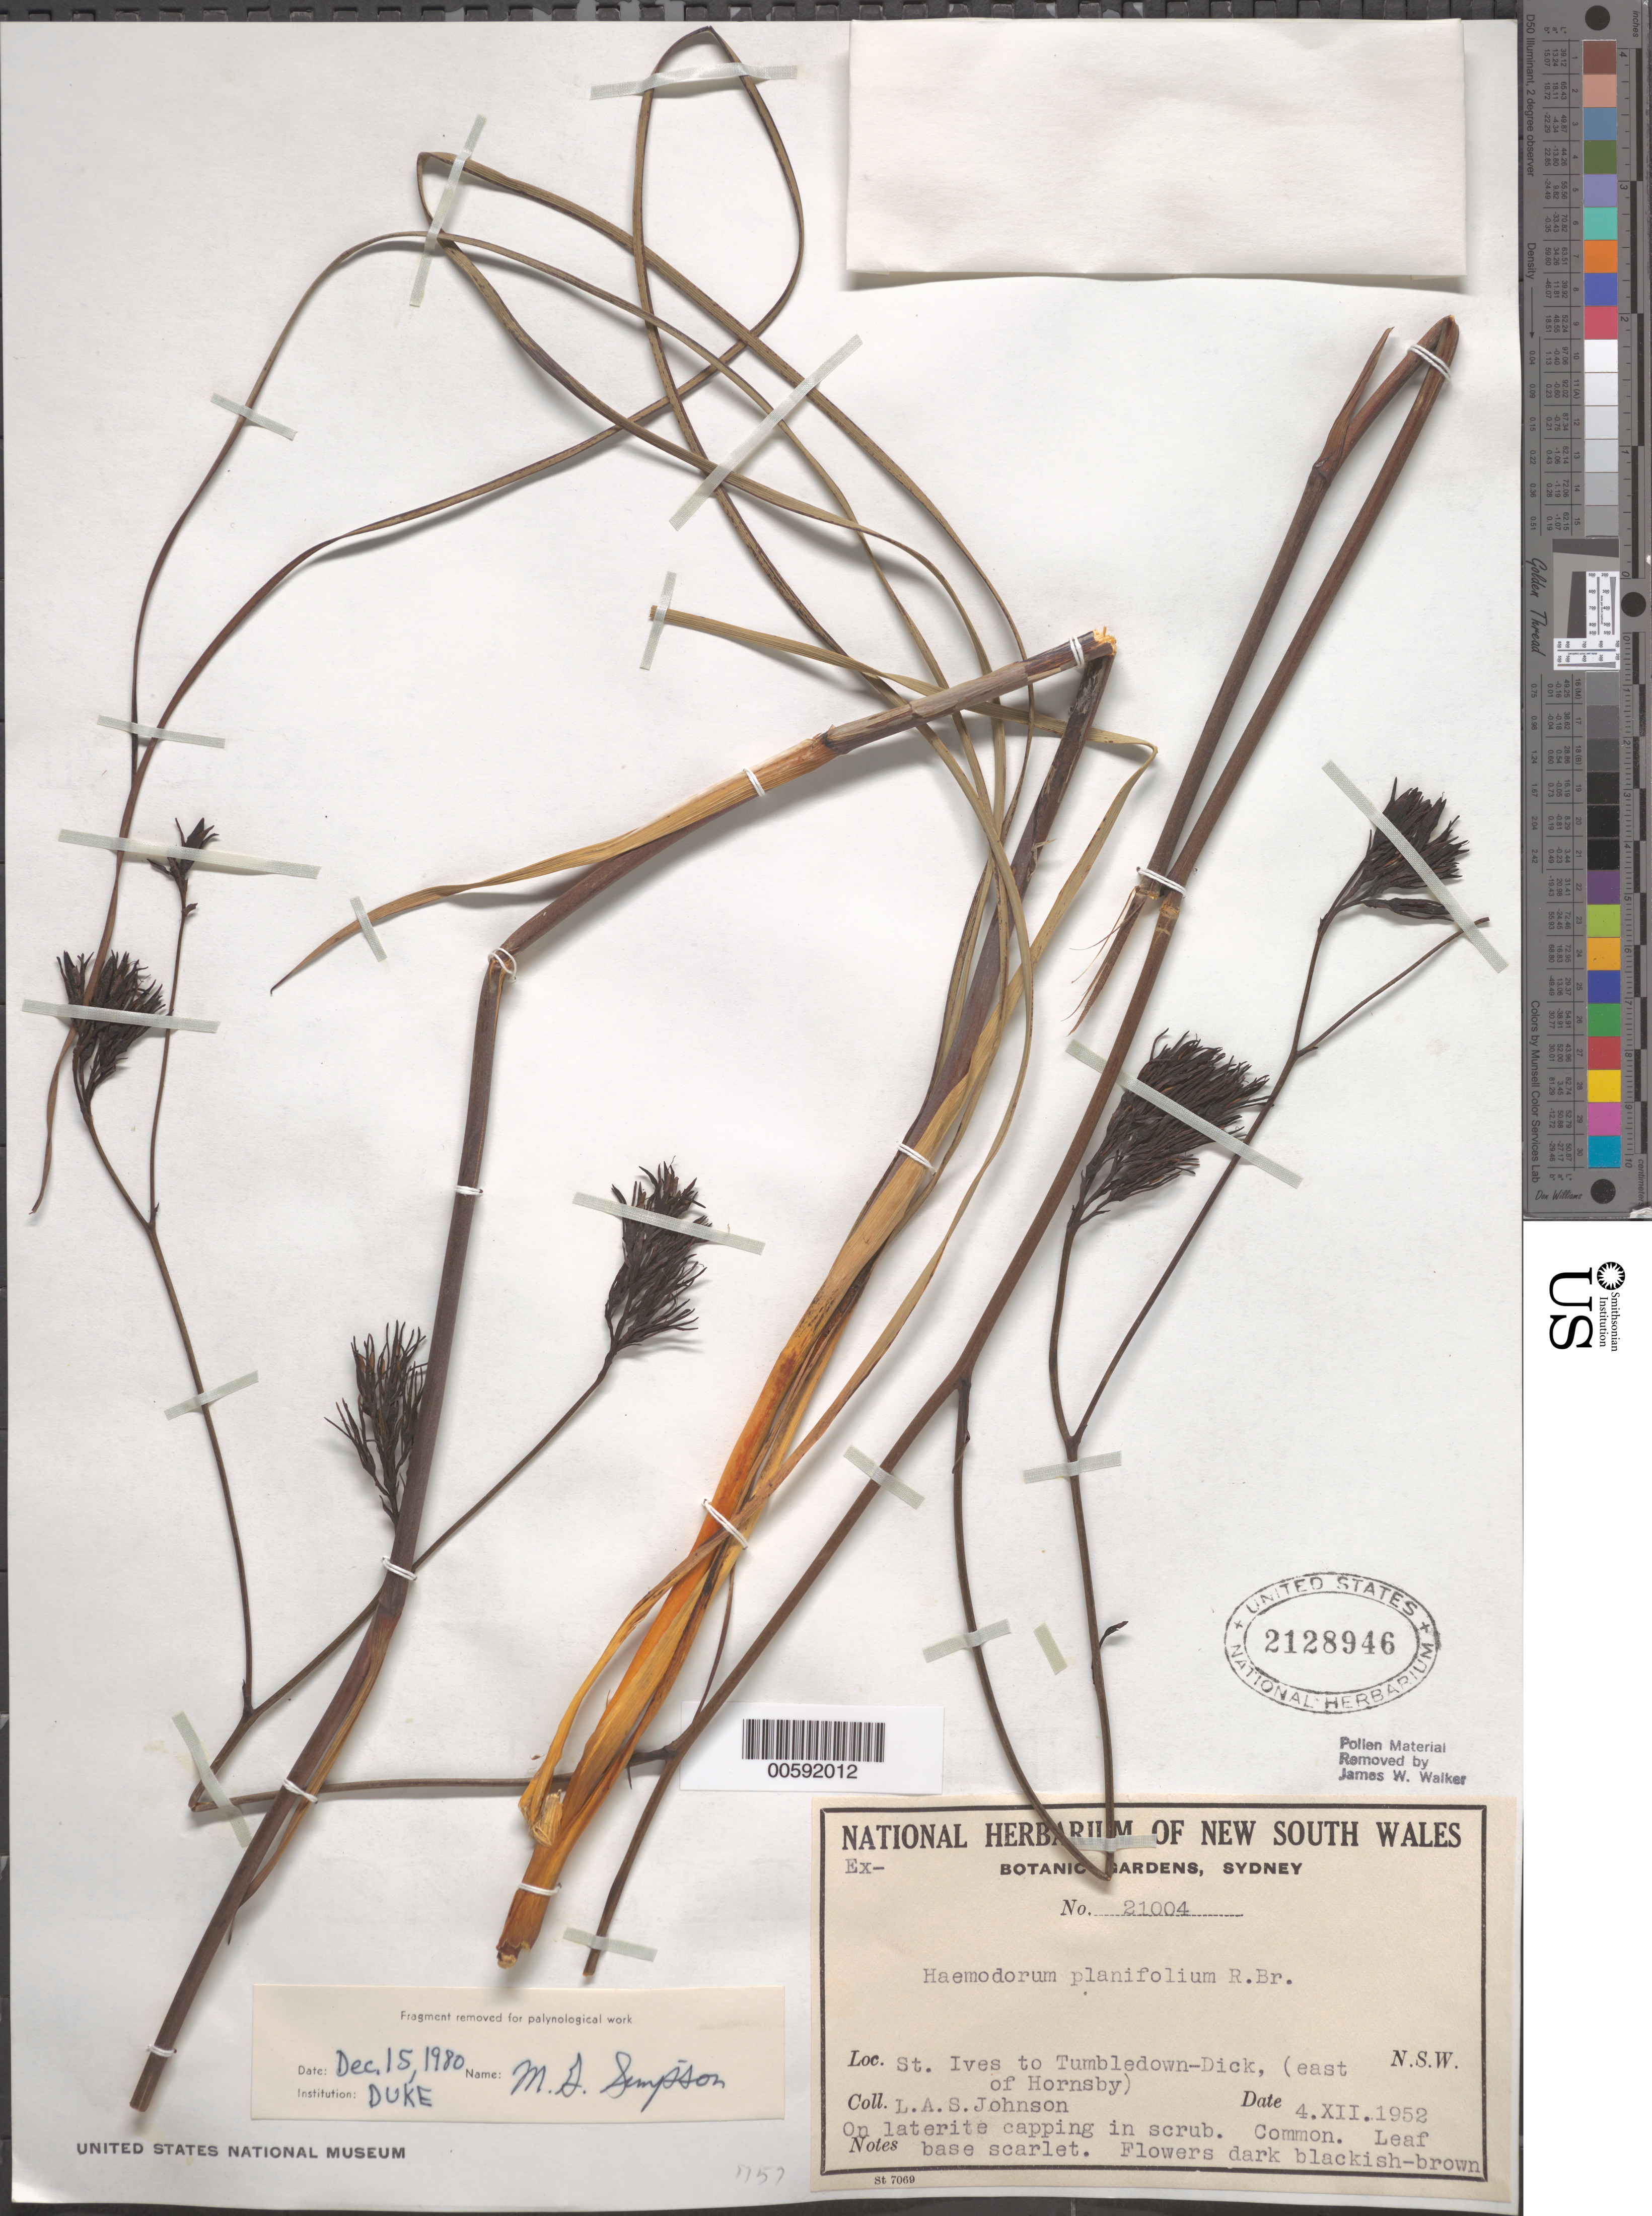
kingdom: Plantae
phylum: Tracheophyta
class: Liliopsida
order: Commelinales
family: Haemodoraceae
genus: Haemodorum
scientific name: Haemodorum planifolium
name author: R. Br.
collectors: L. A. S. Johnson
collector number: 21004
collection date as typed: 04 Dec 1952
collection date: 1952-12-04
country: Australia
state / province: New South Wales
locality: St. Ives to Tumbledown-Dick, E of Hornsby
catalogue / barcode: US 2128946